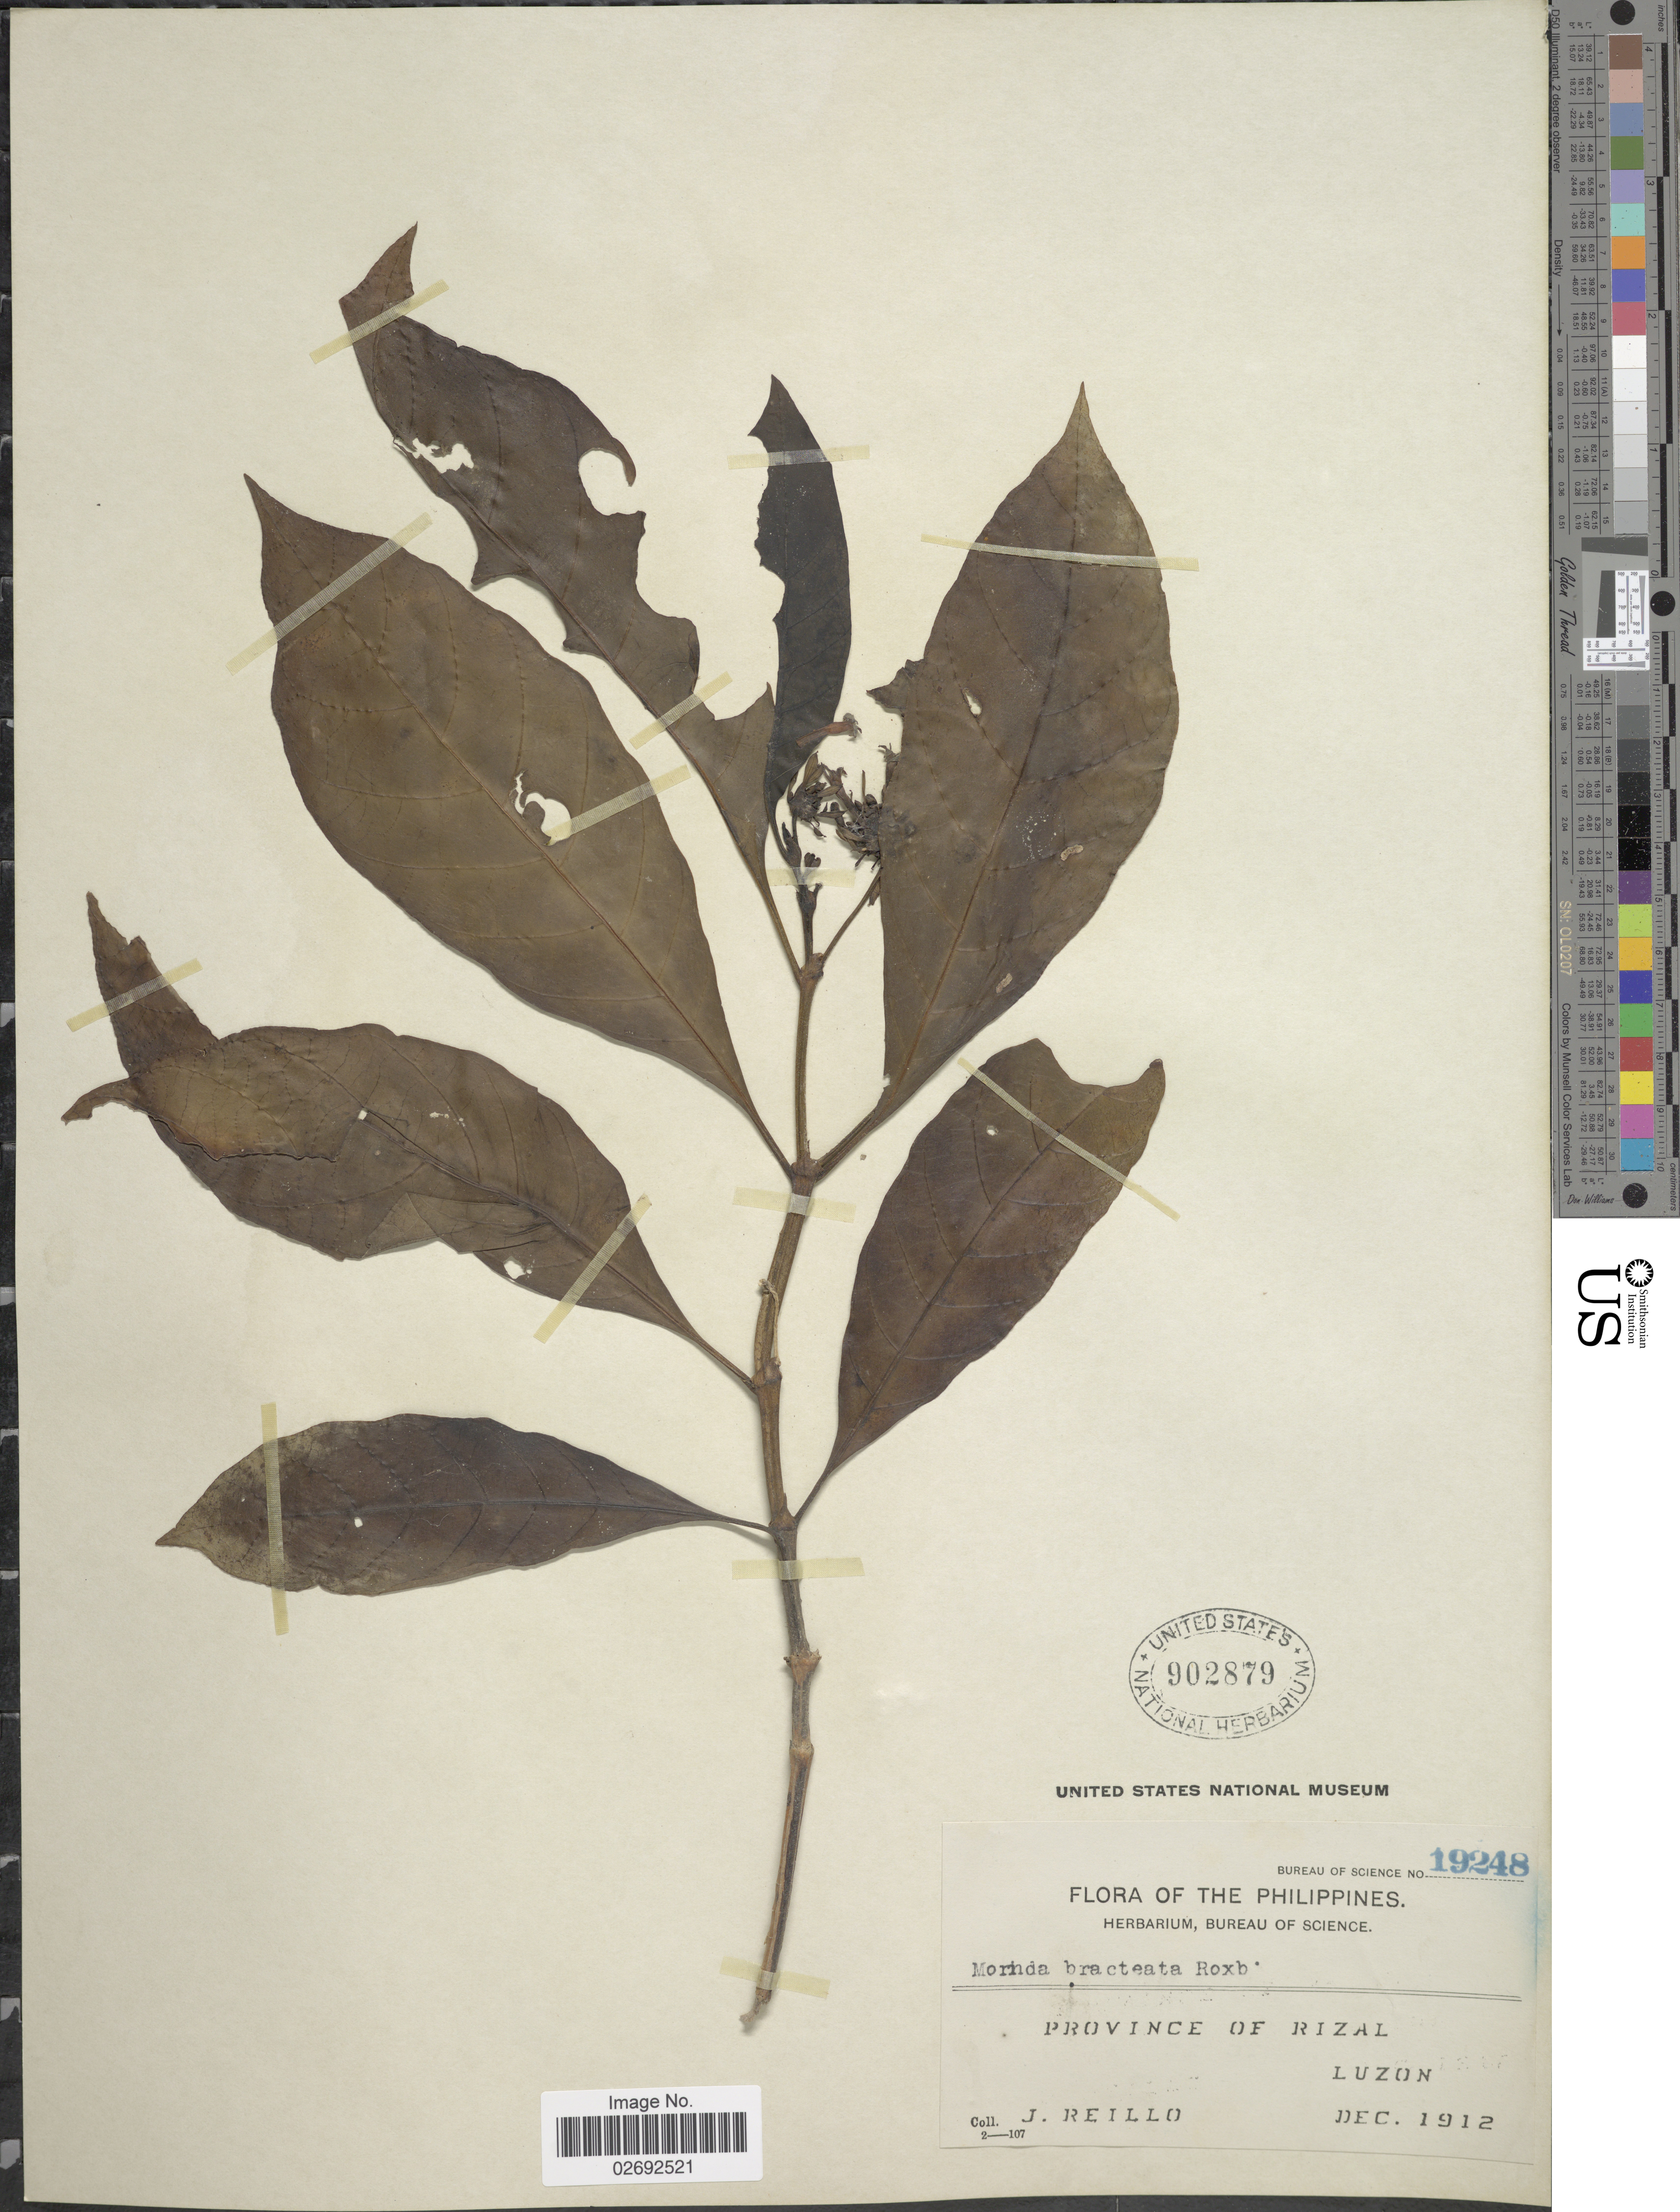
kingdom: Plantae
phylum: Tracheophyta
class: Magnoliopsida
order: Gentianales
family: Rubiaceae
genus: Morinda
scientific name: Morinda bracteata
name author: Roxb.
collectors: J. Reillo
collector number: Bureau of Science 19248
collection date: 1912-12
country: Philippines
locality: Province of Rizal, Luzon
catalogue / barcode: US 902879